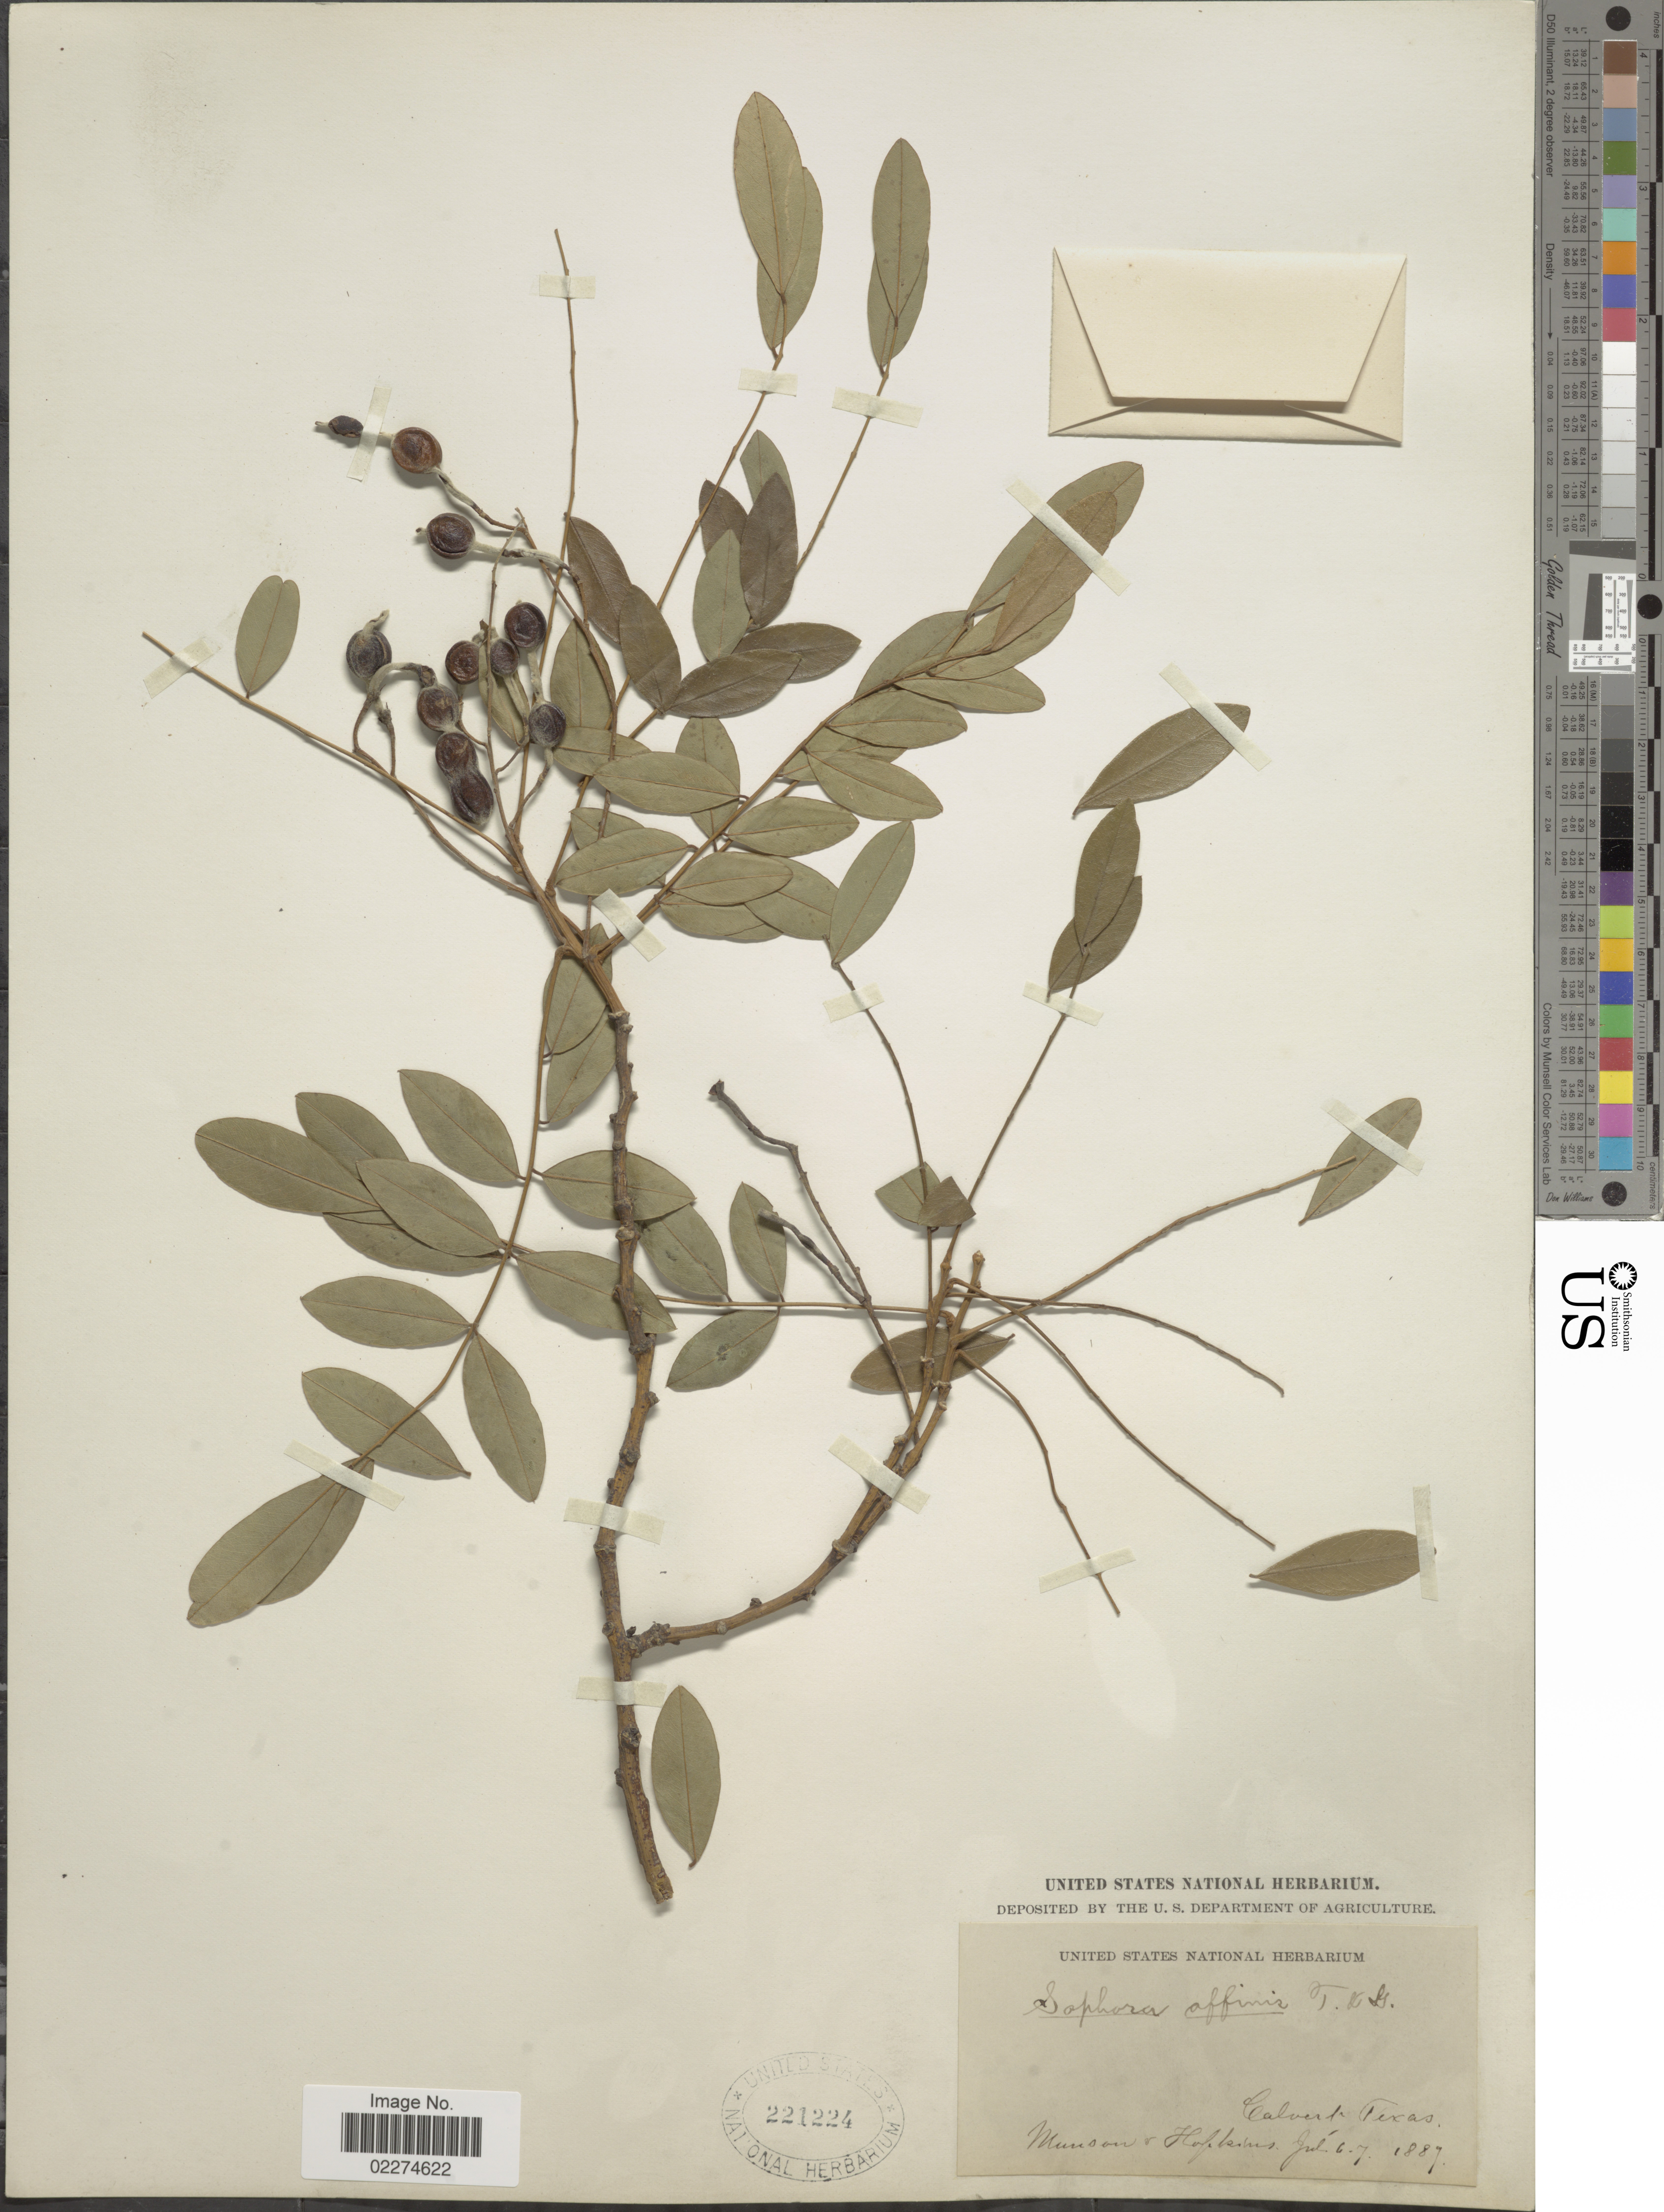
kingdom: Plantae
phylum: Tracheophyta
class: Magnoliopsida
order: Fabales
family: Fabaceae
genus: Sophora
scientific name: Sophora affinis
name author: Torr. & A. Gray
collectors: -. Munson & -- Hopkins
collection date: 1889-07-06/1889-07-07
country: United States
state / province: Texas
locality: Calvert Texas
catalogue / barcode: US 221224